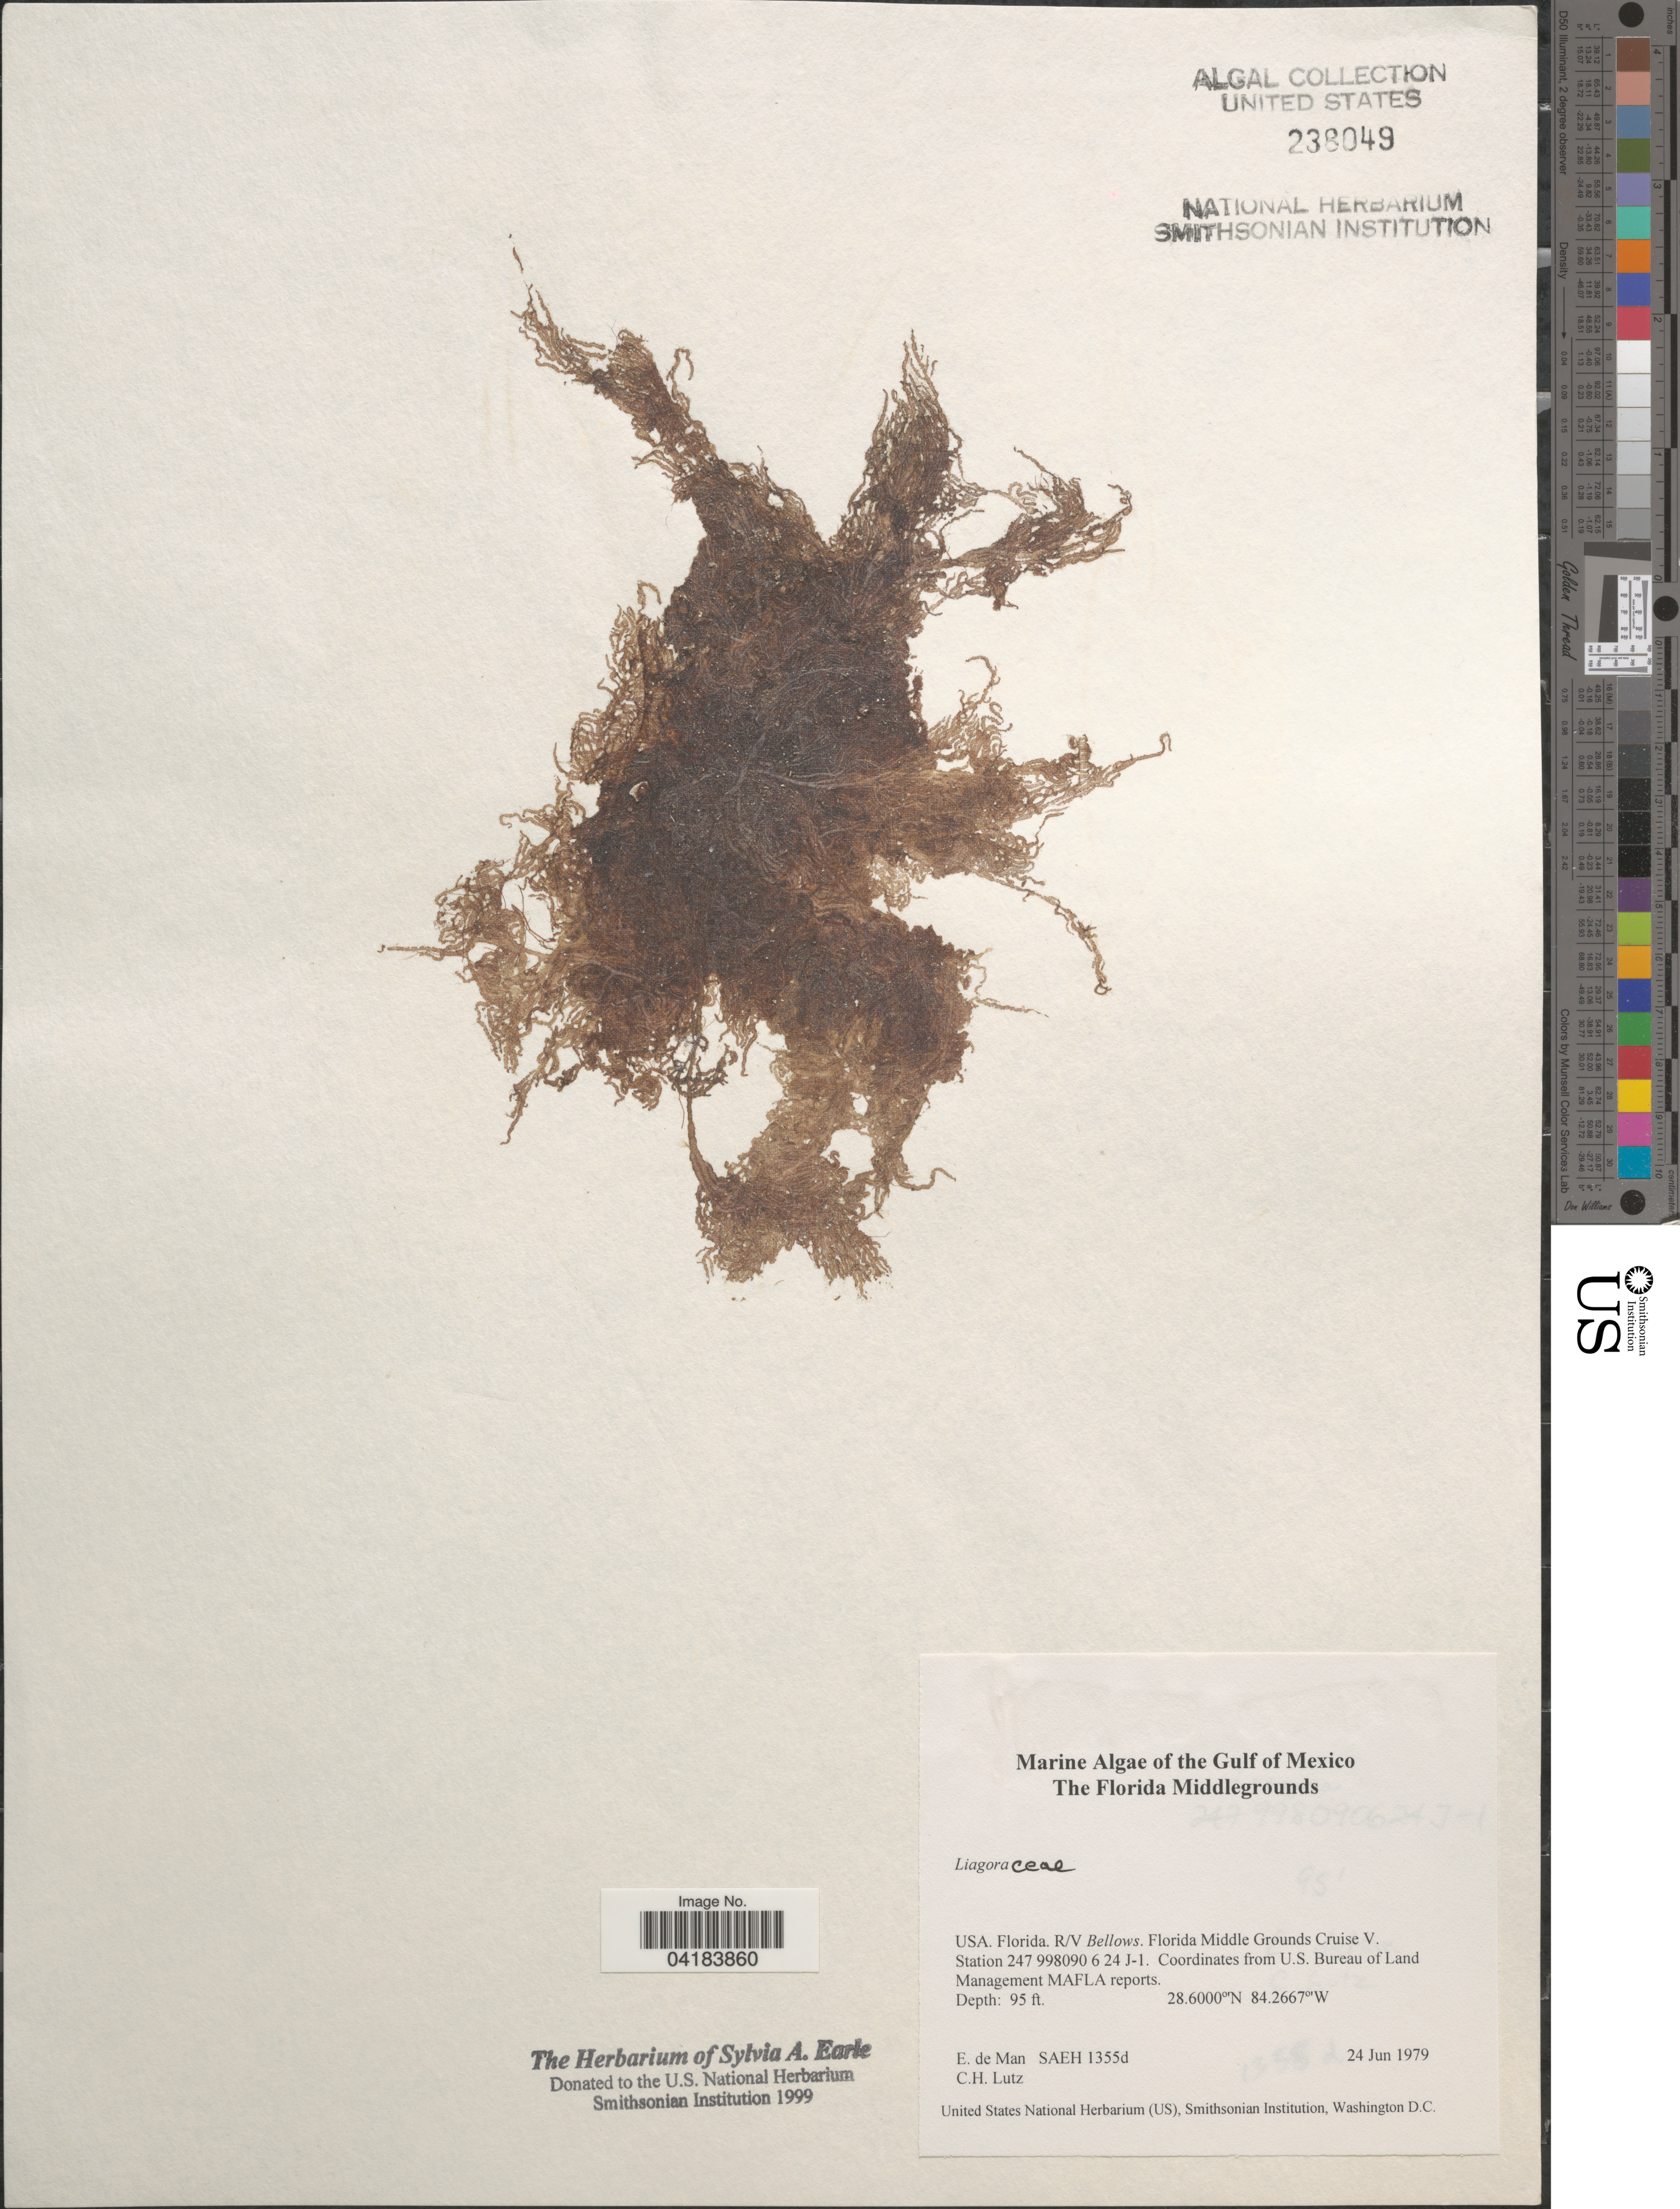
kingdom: Plantae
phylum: Rhodophyta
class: Florideophyceae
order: Nemaliales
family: Liagoraceae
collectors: E. de Man & C. Lutz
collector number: SAEH1355d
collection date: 1979-06-24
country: United States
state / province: Florida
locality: Gulf of Mexico. R/V Bellows. Florida Middle Grounds Cruise V. Station 247 998090 6 24 J-1.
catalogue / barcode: US 238049